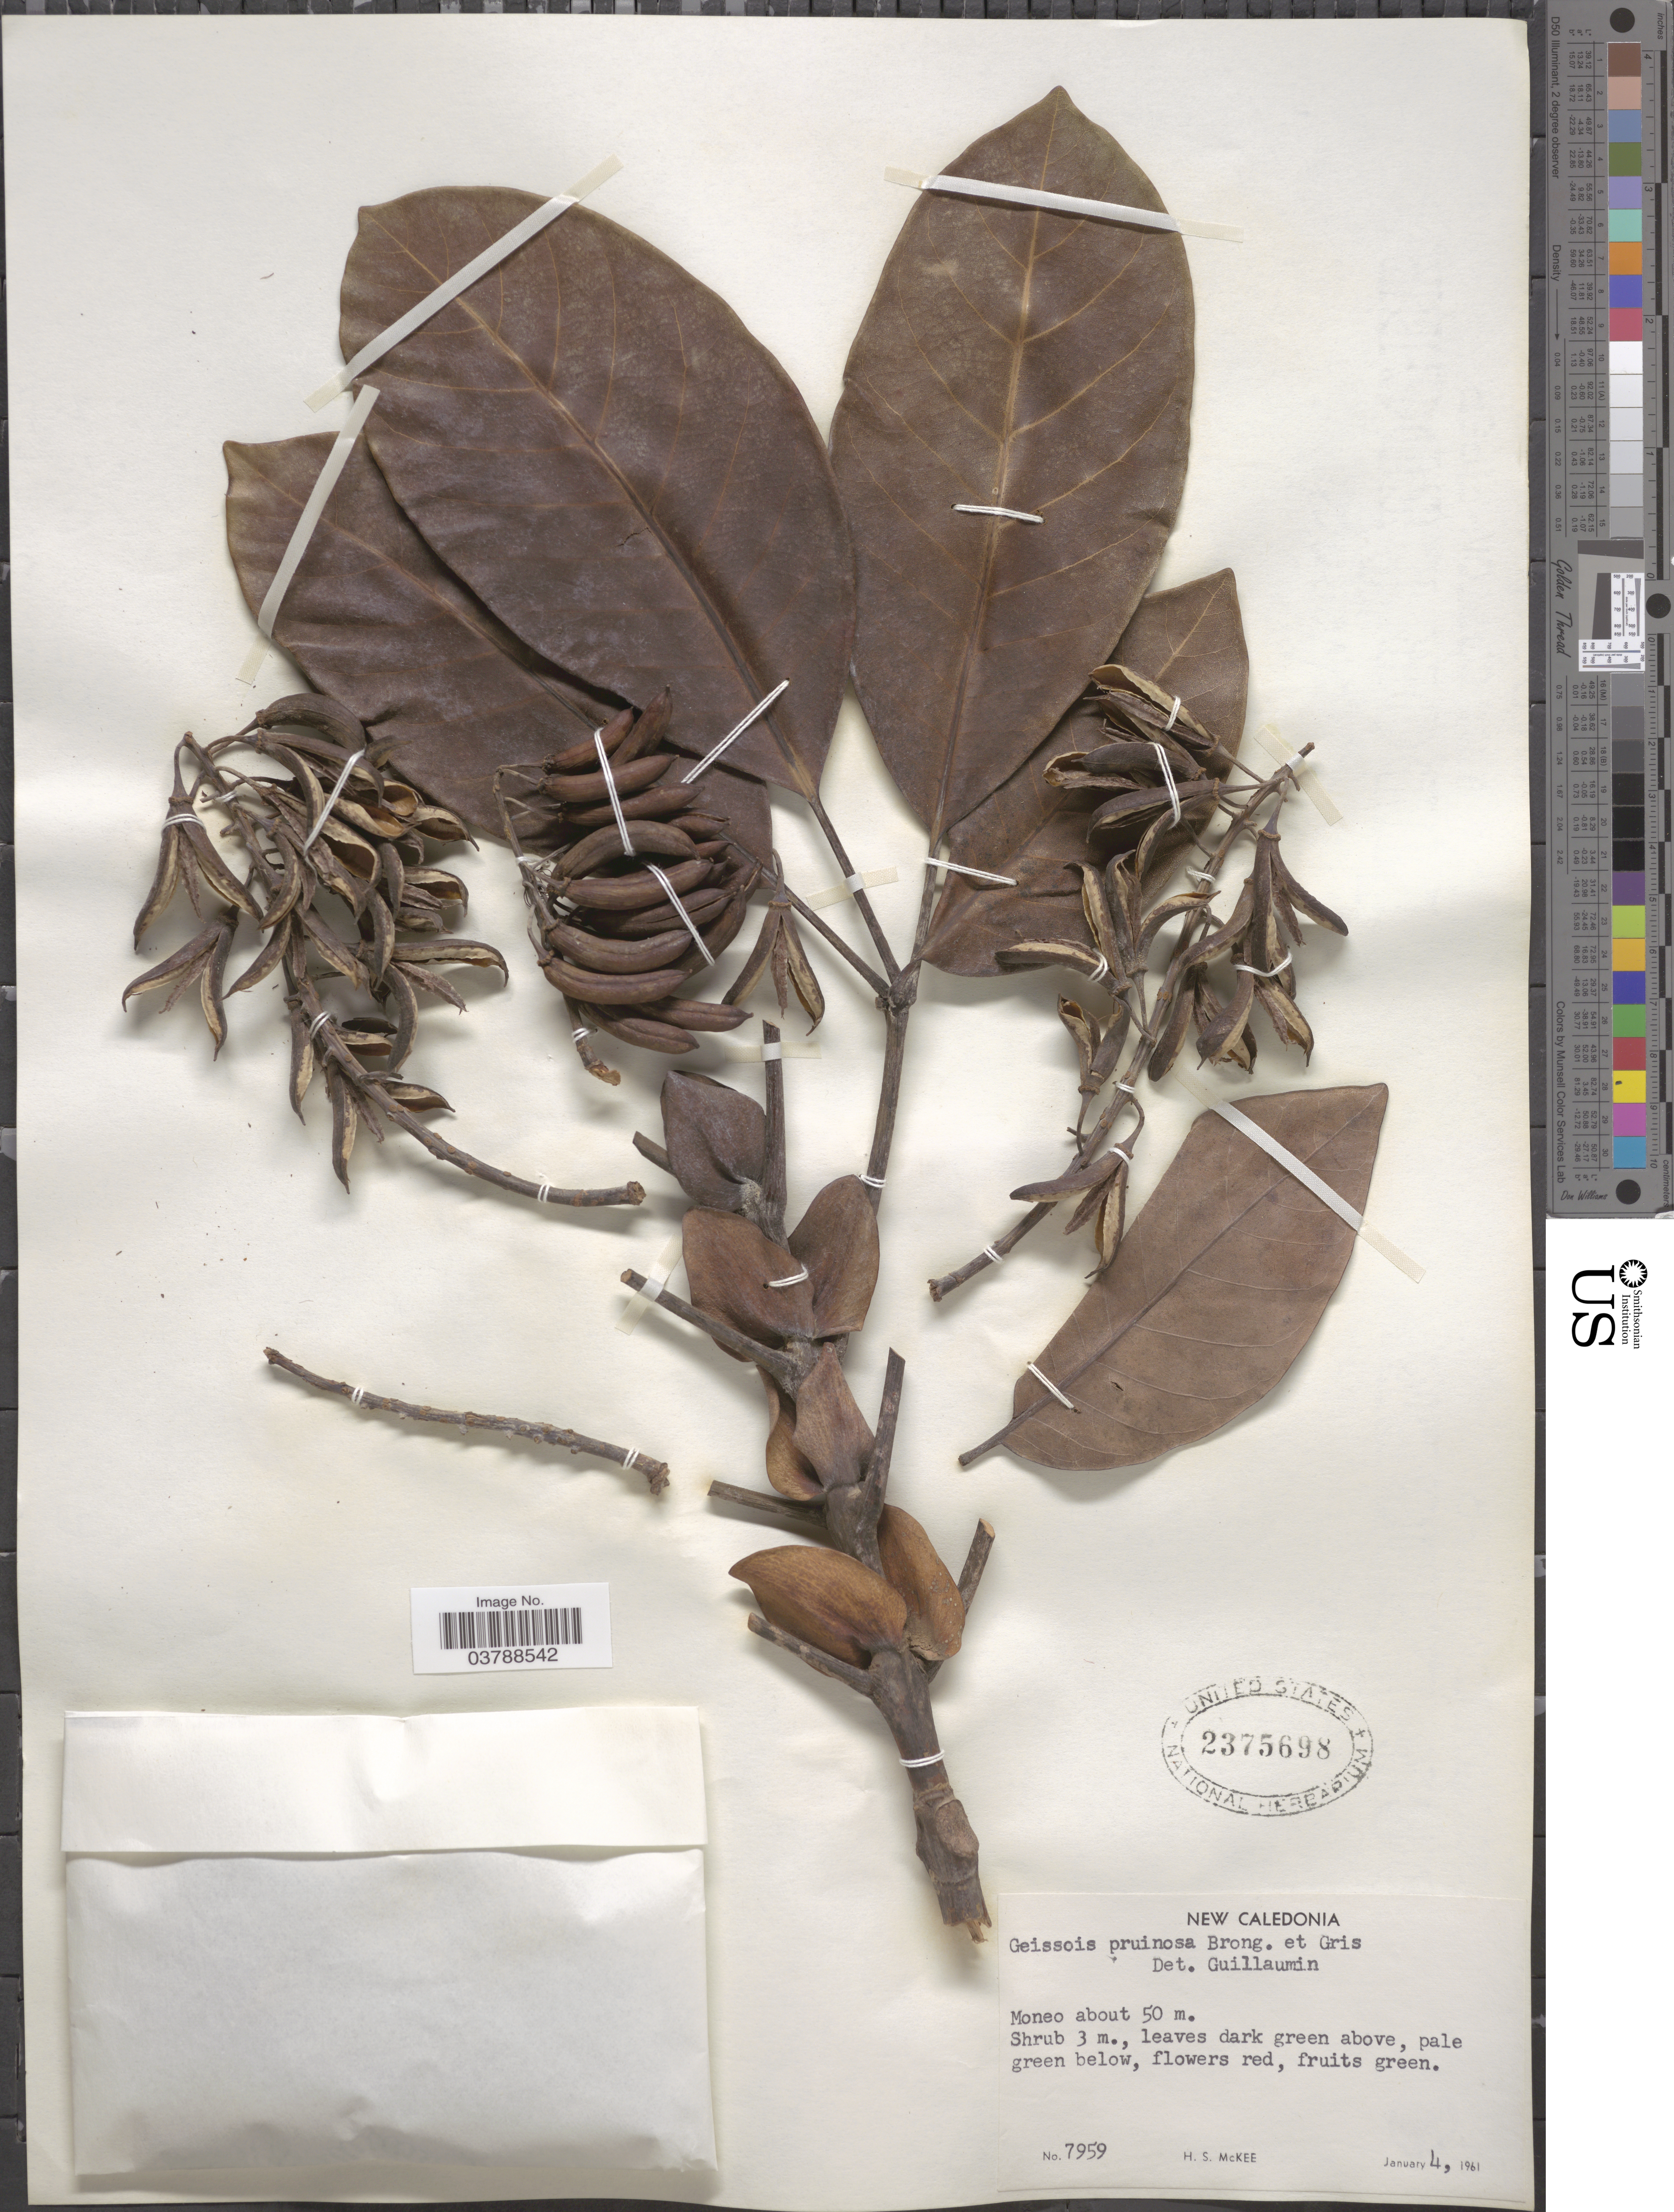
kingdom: Plantae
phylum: Tracheophyta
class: Magnoliopsida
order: Oxalidales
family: Cunoniaceae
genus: Geissois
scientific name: Geissois pruinosa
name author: Brongn. & Gris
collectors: H. S. McKee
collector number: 7959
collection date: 1961-01-04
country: New Caledonia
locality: Moneo.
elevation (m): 50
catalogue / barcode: US 2375698